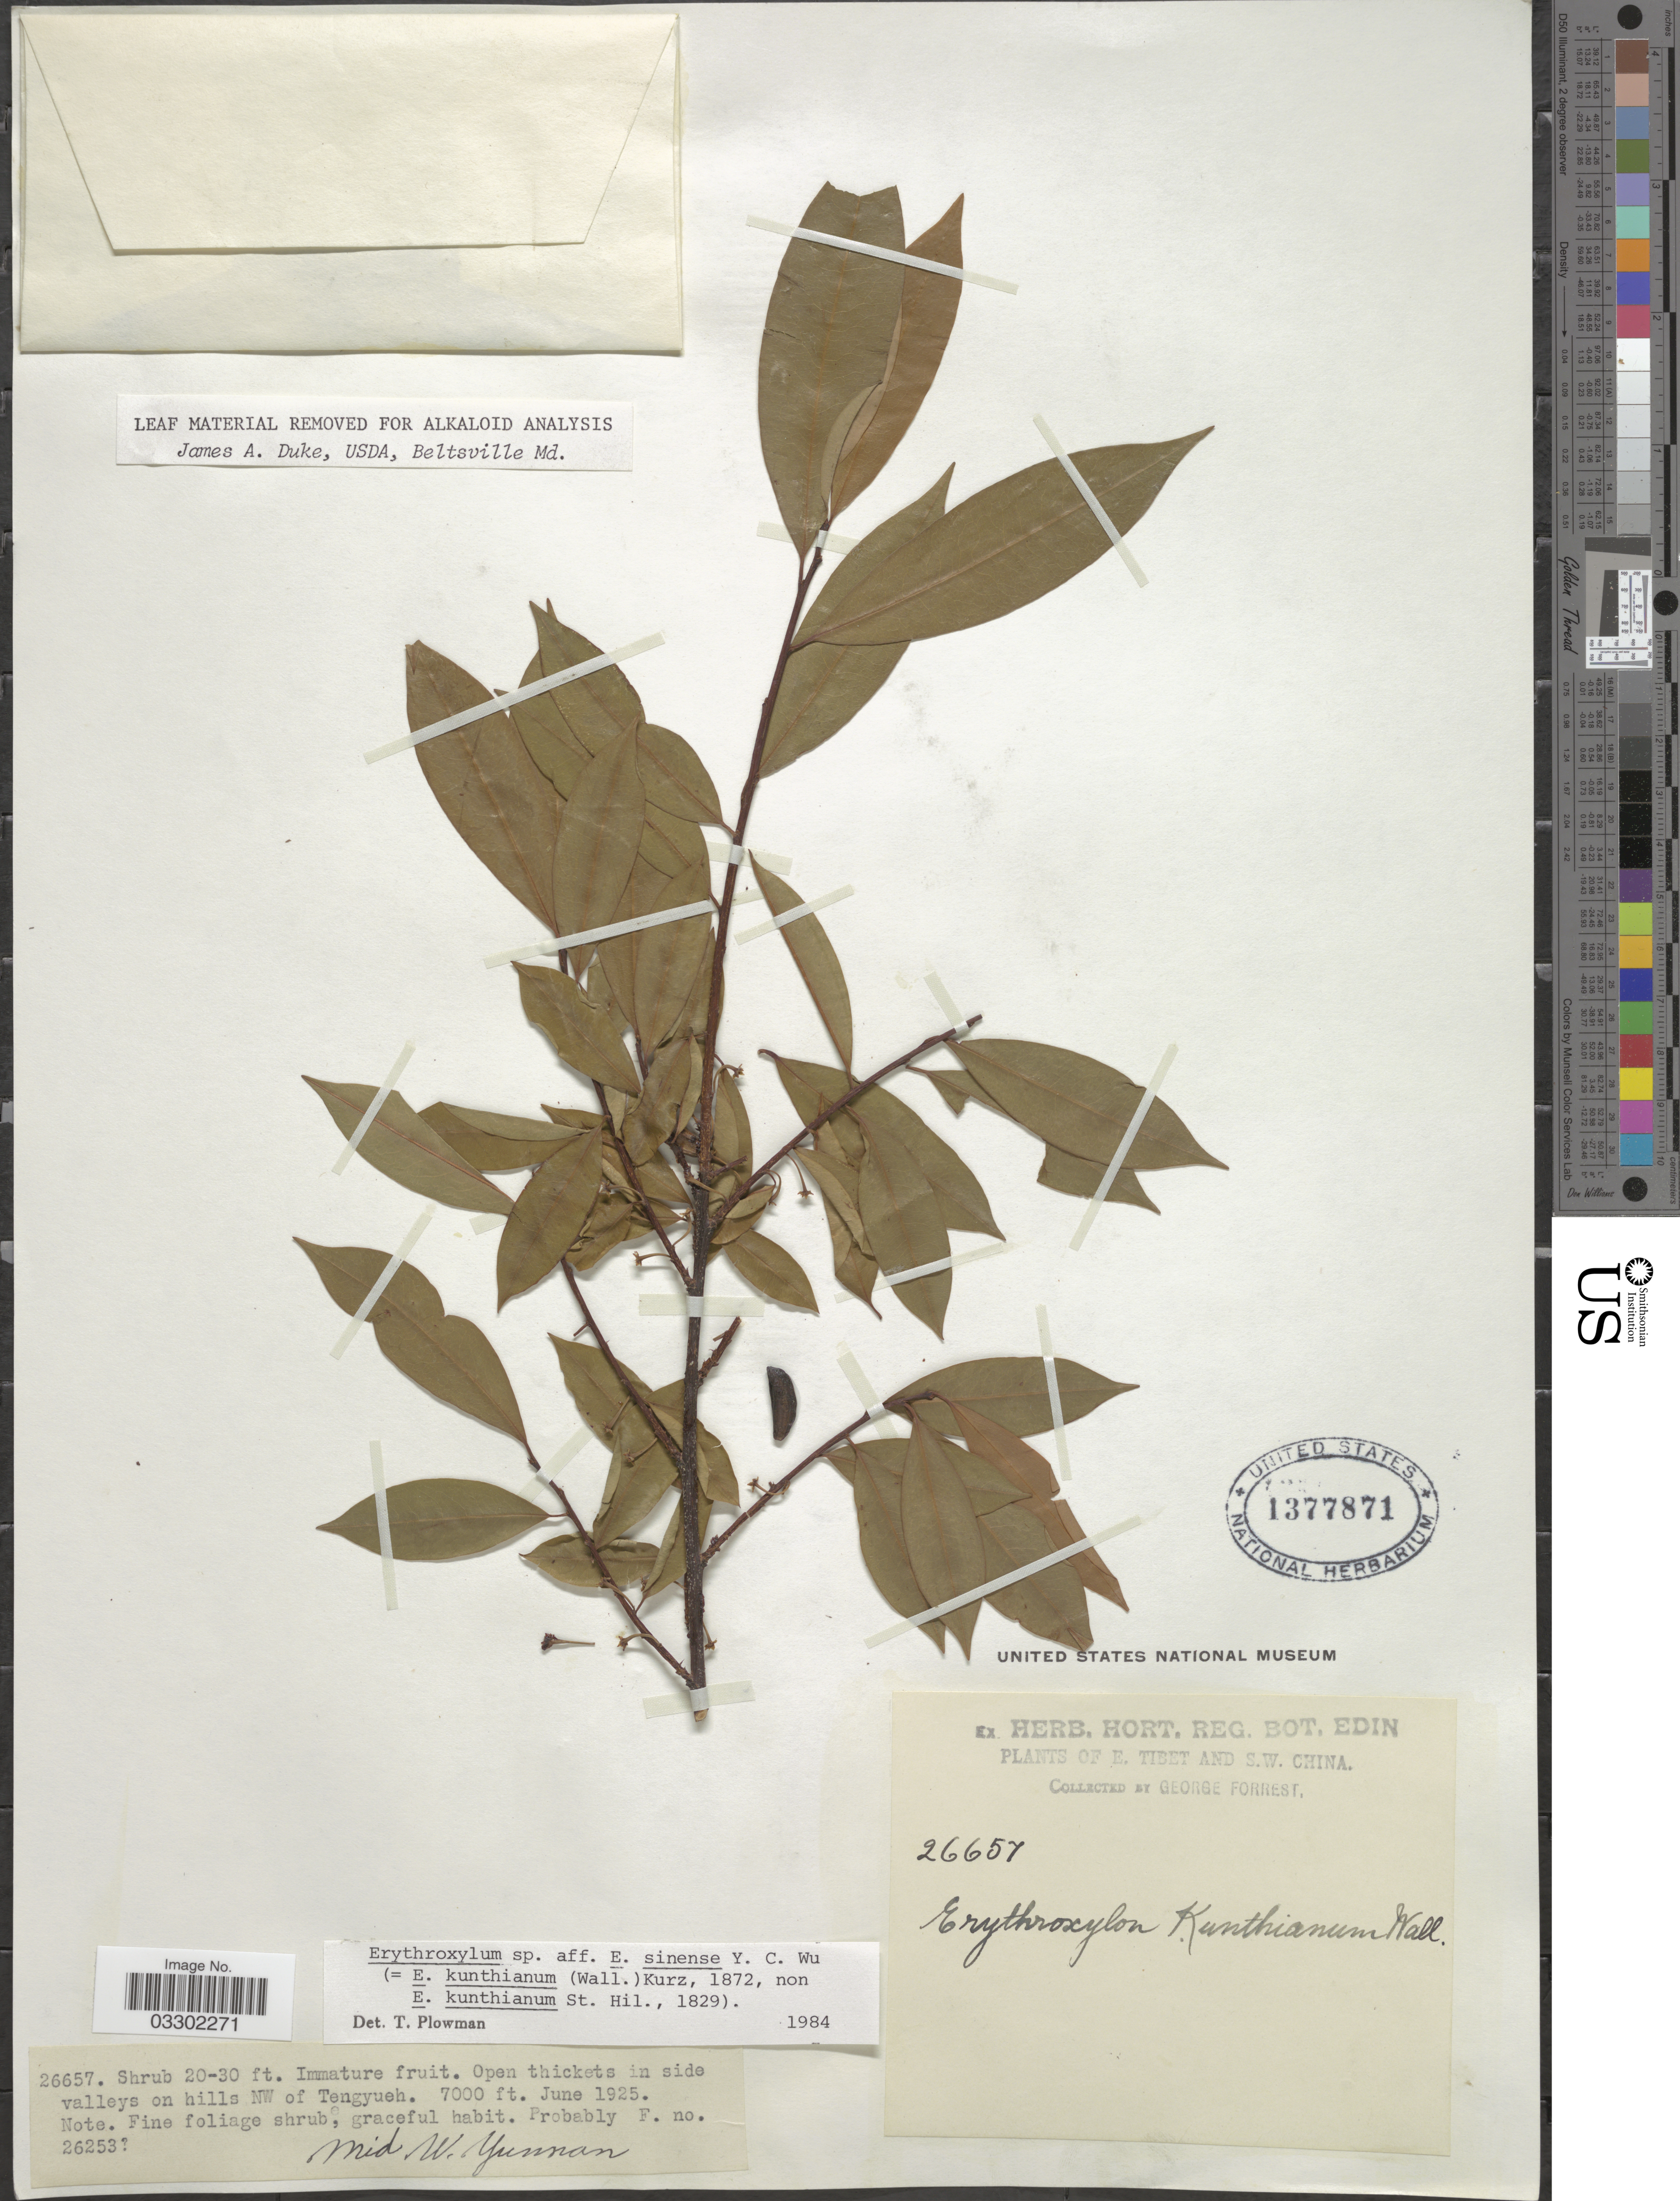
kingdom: Plantae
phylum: Tracheophyta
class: Magnoliopsida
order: Malpighiales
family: Erythroxylaceae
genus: Erythroxylum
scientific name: Erythroxylum sinense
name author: Y.C. Wu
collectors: G. Forrest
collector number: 26657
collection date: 1925-06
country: China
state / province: Yunnan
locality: E. Tibet and S.W. China, Open thickets in side valleys on hills NW of Tengyueh.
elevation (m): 2134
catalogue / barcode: US 1377871